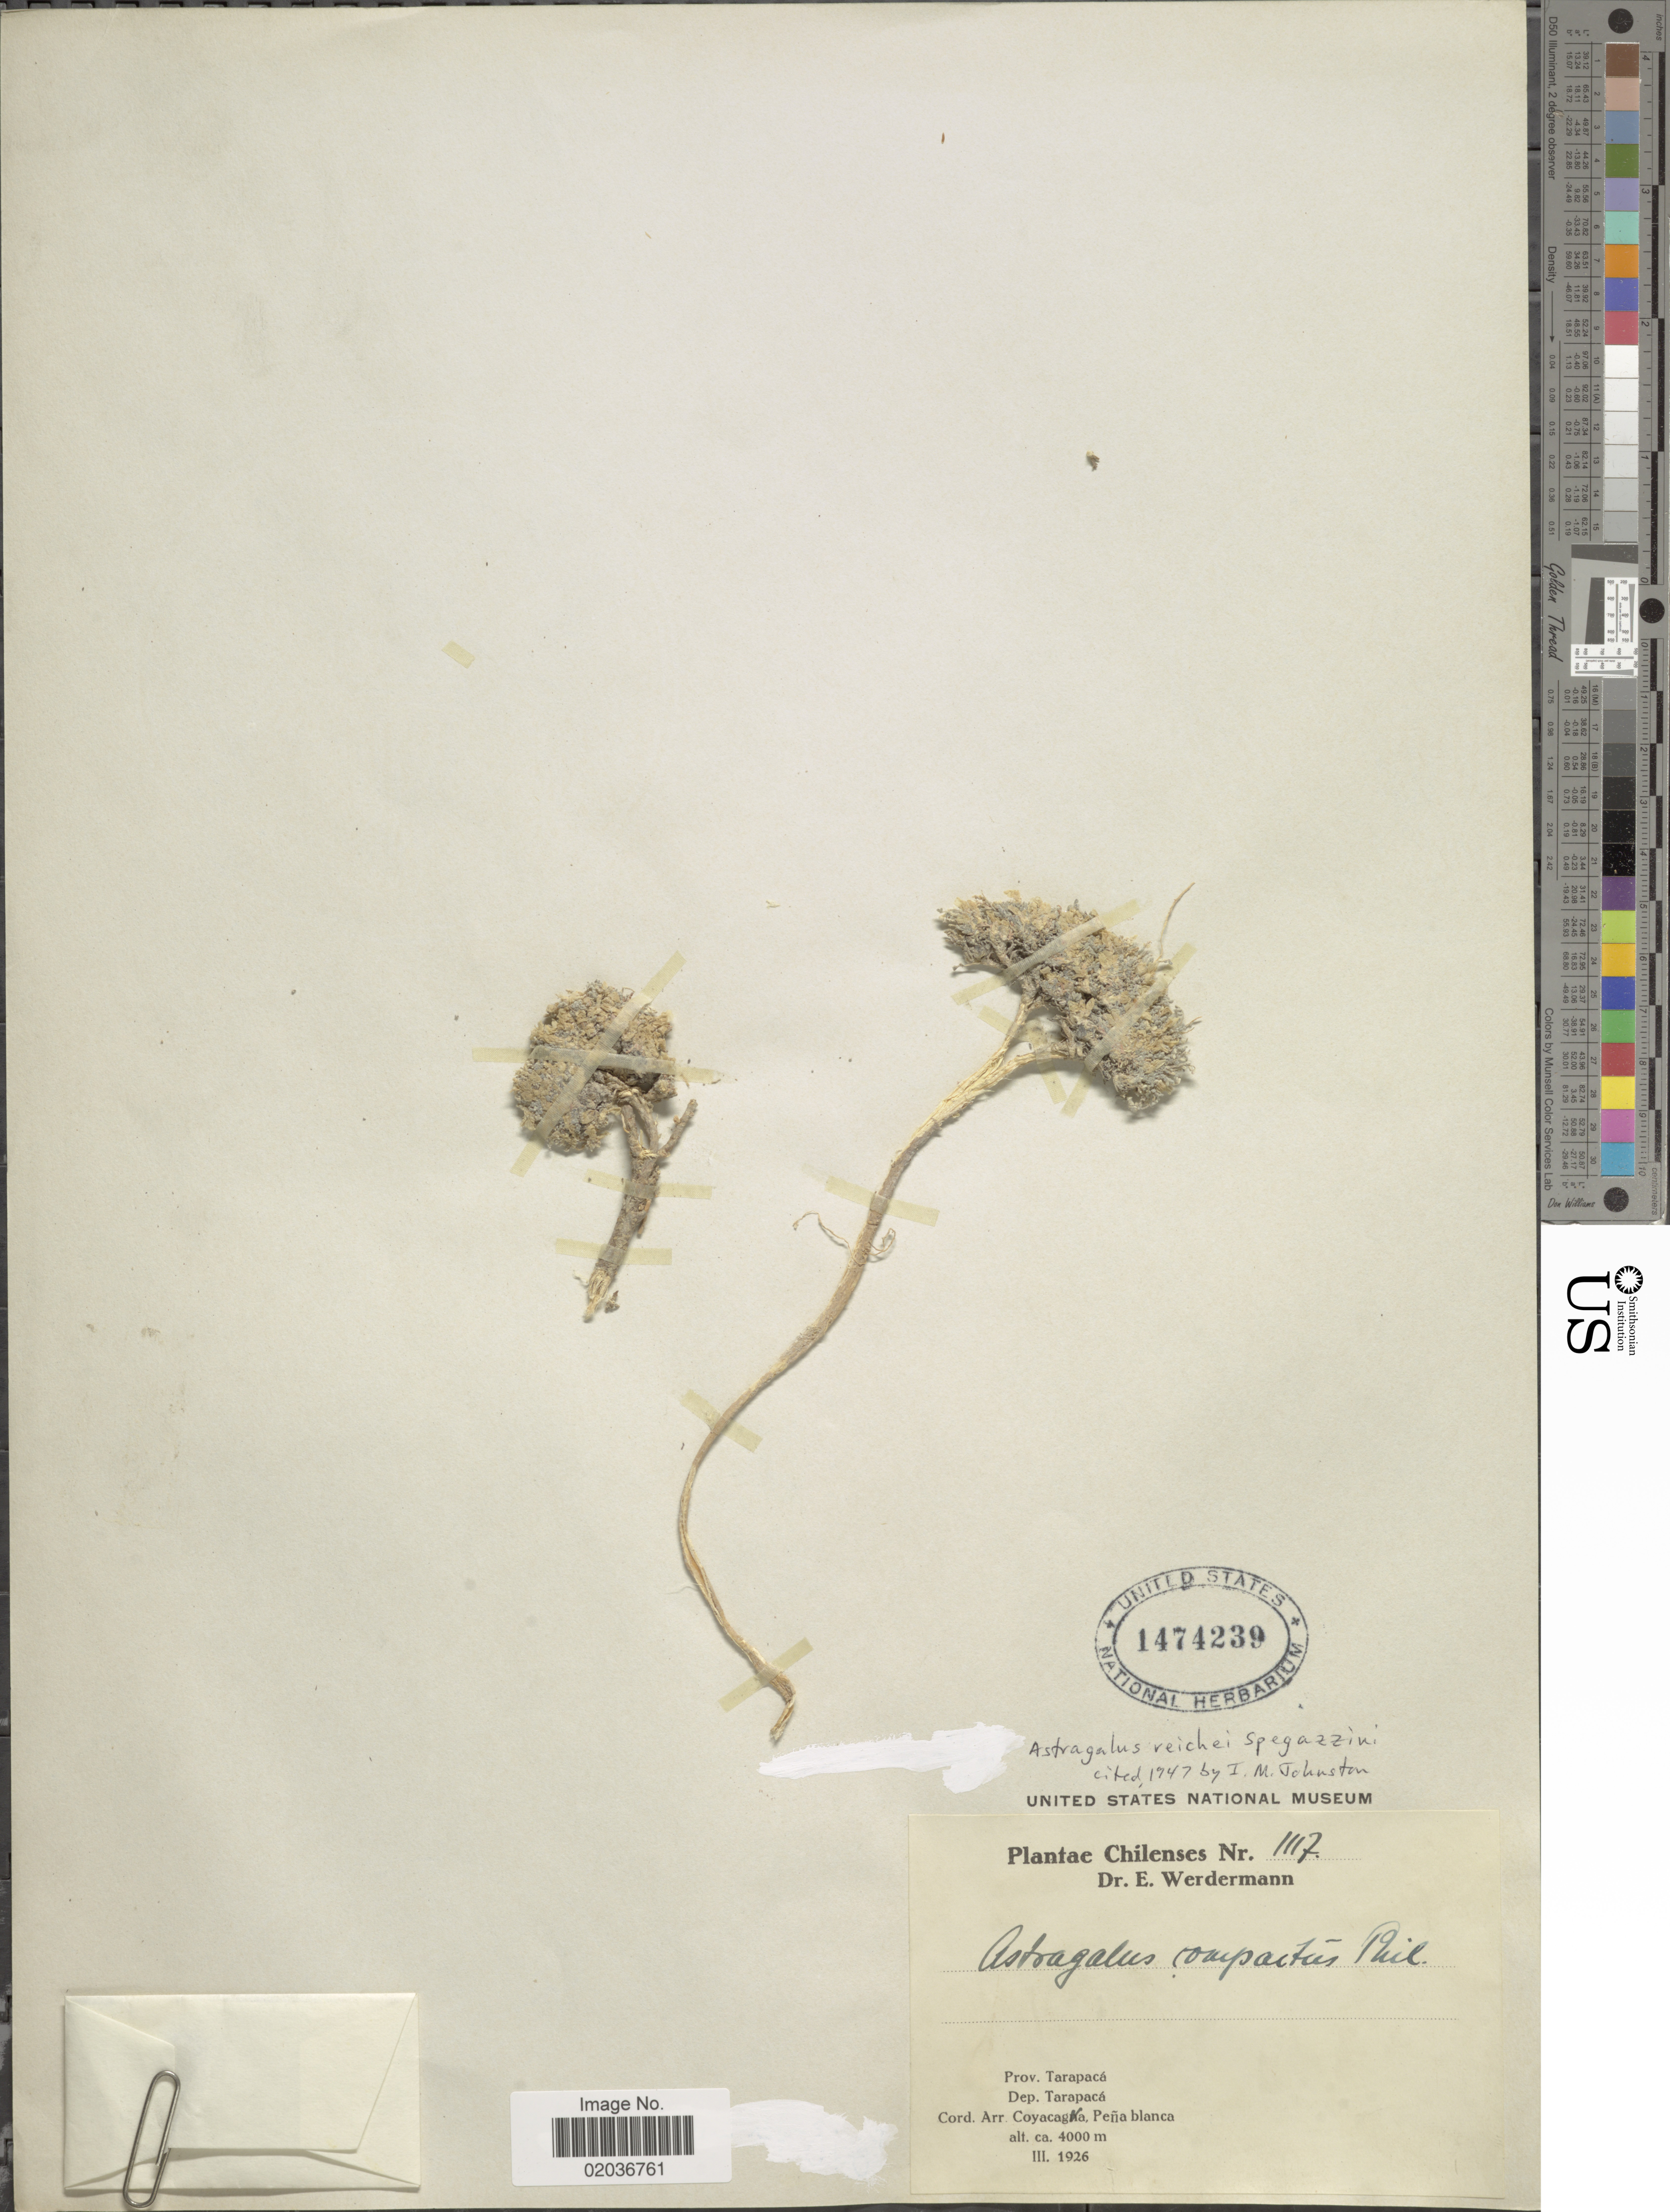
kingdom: Plantae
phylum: Tracheophyta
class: Magnoliopsida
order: Fabales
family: Fabaceae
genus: Astragalus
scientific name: Astragalus reichei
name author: Speg.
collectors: E. Werdermann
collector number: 1117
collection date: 1926-03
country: Chile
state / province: Tarapacá (I)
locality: Dep. Tarapacá, Cord. Arr. Coyacaga, Peña blanca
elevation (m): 4000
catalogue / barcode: US 1474239